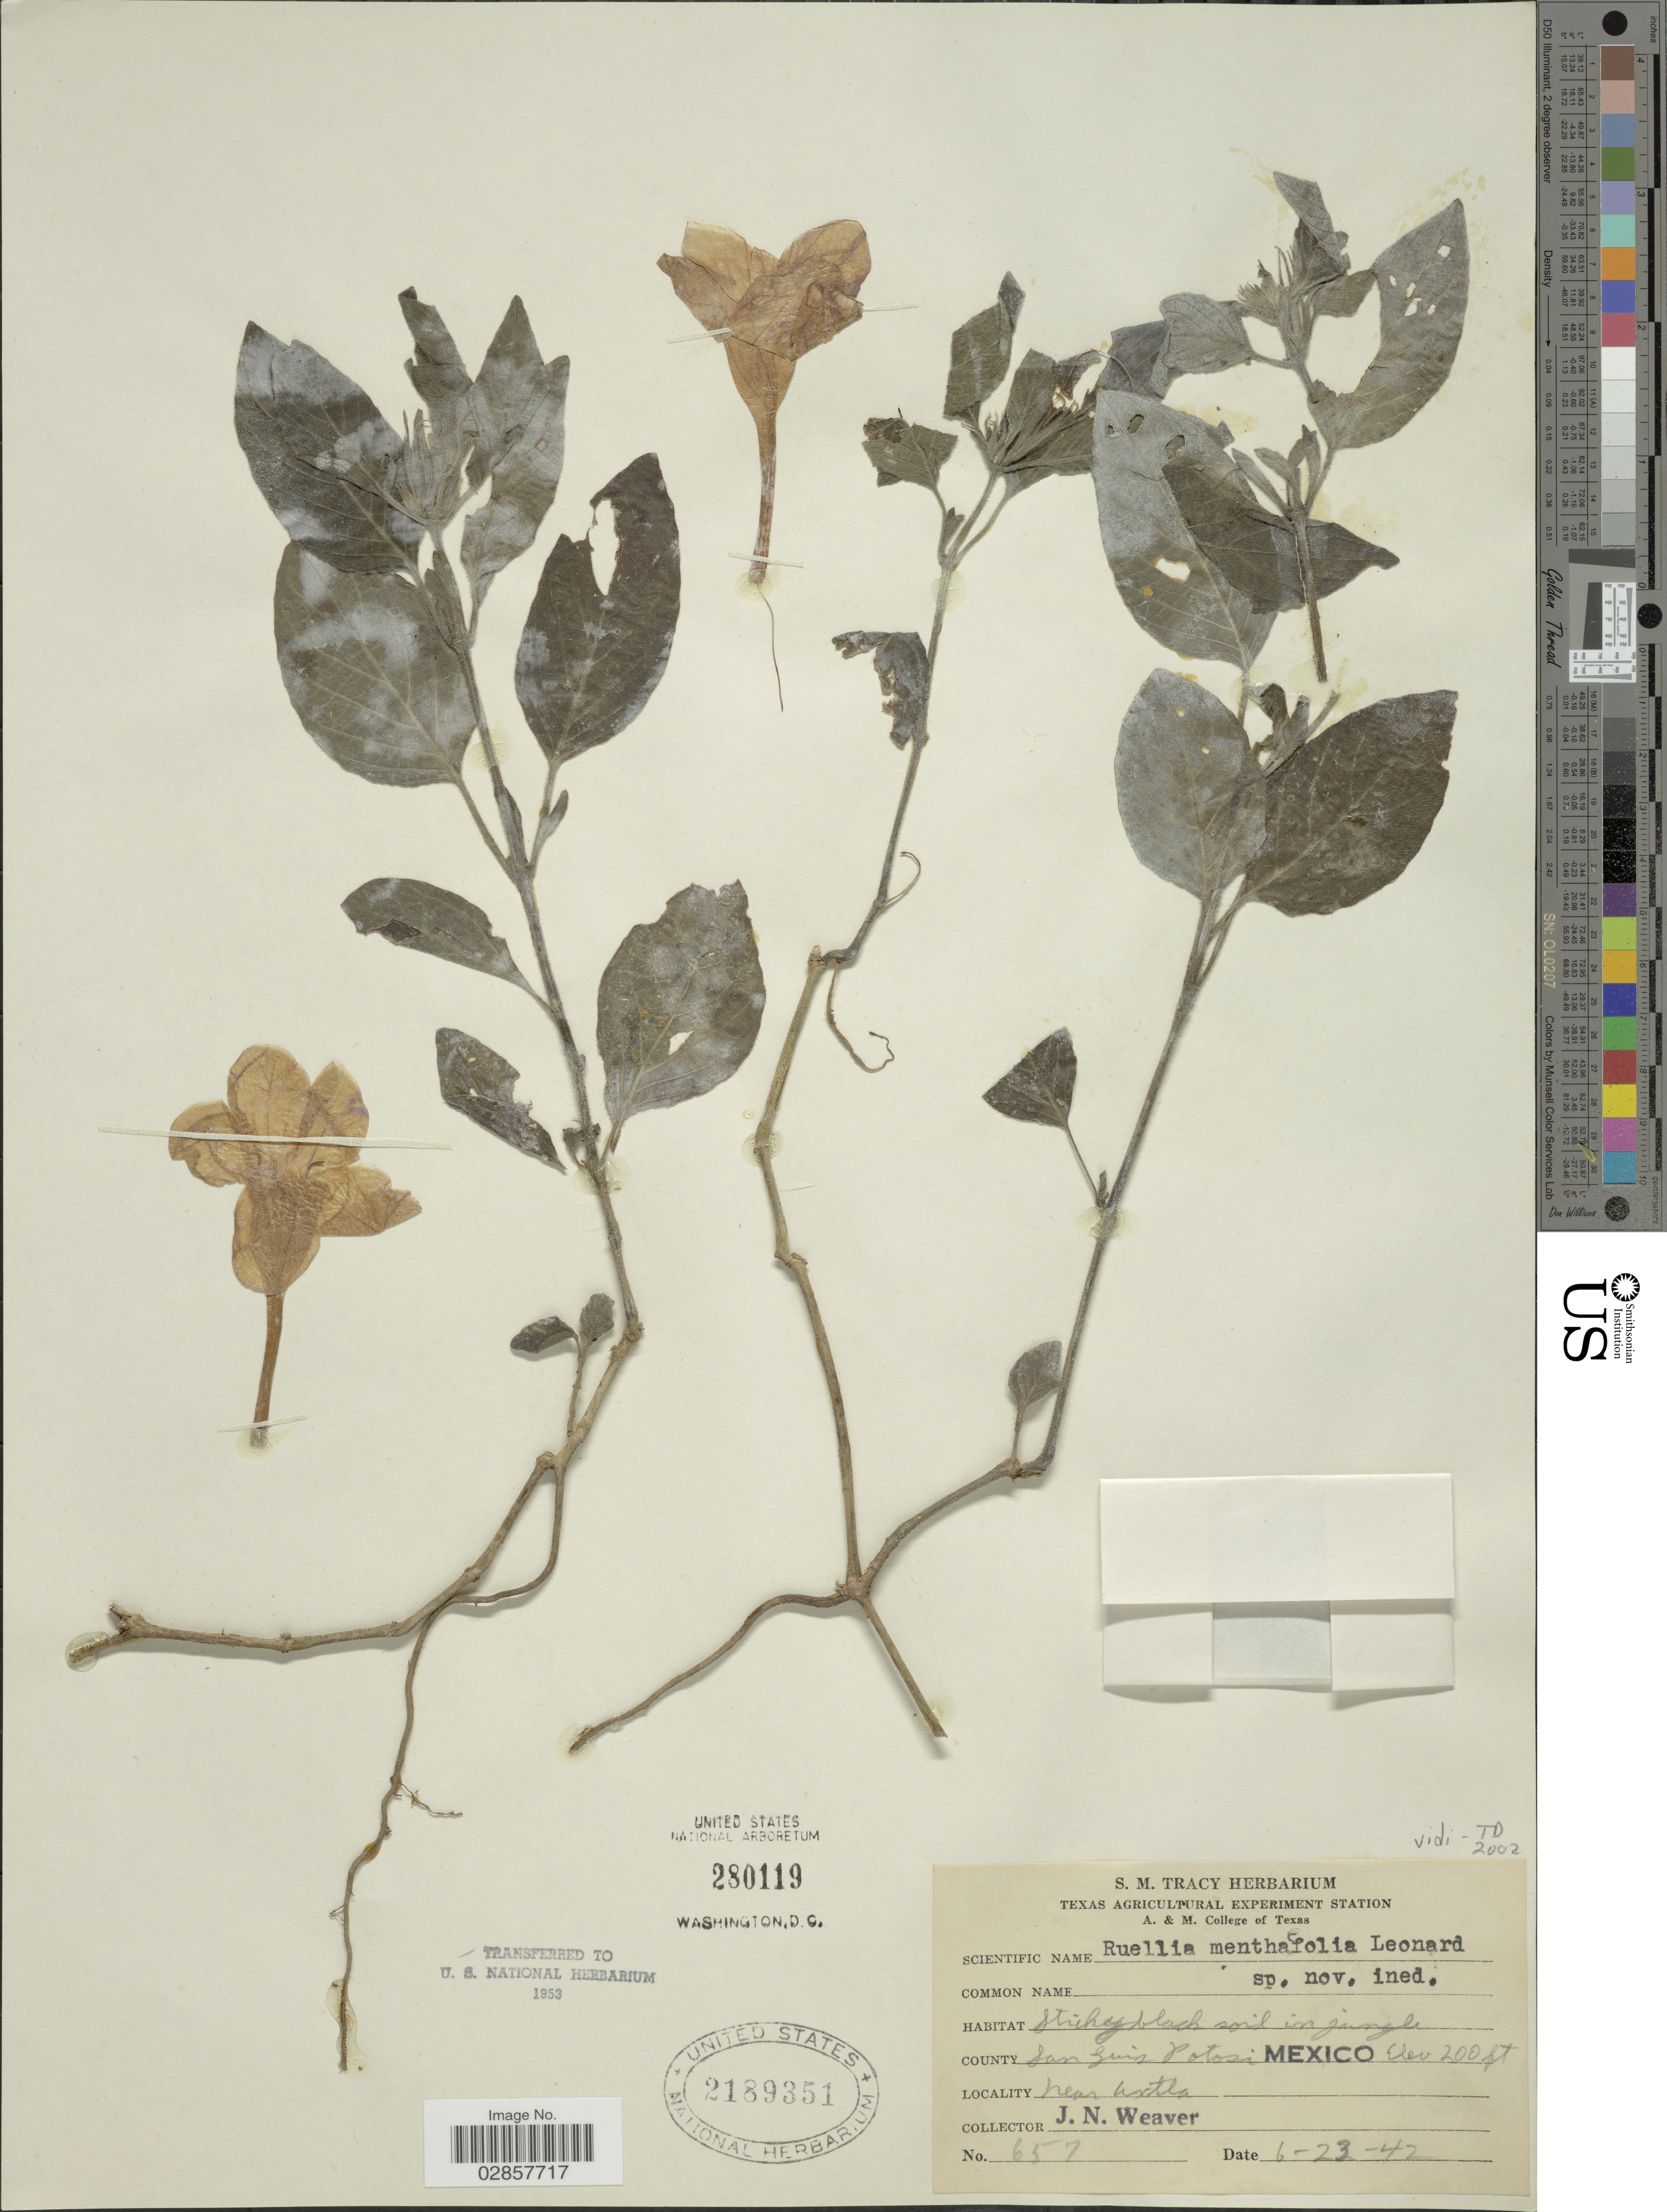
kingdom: Plantae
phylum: Tracheophyta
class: Magnoliopsida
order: Lamiales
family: Acanthaceae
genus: Ruellia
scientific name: Ruellia menthifolia Leonard sp. nov. ined.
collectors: J. N. Weaver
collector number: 657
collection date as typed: Transcribed d/m/y: 23/6/42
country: Mexico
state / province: San Luis Potosí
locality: County San Luis Potosi, near Axtla.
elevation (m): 61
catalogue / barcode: US 2189351